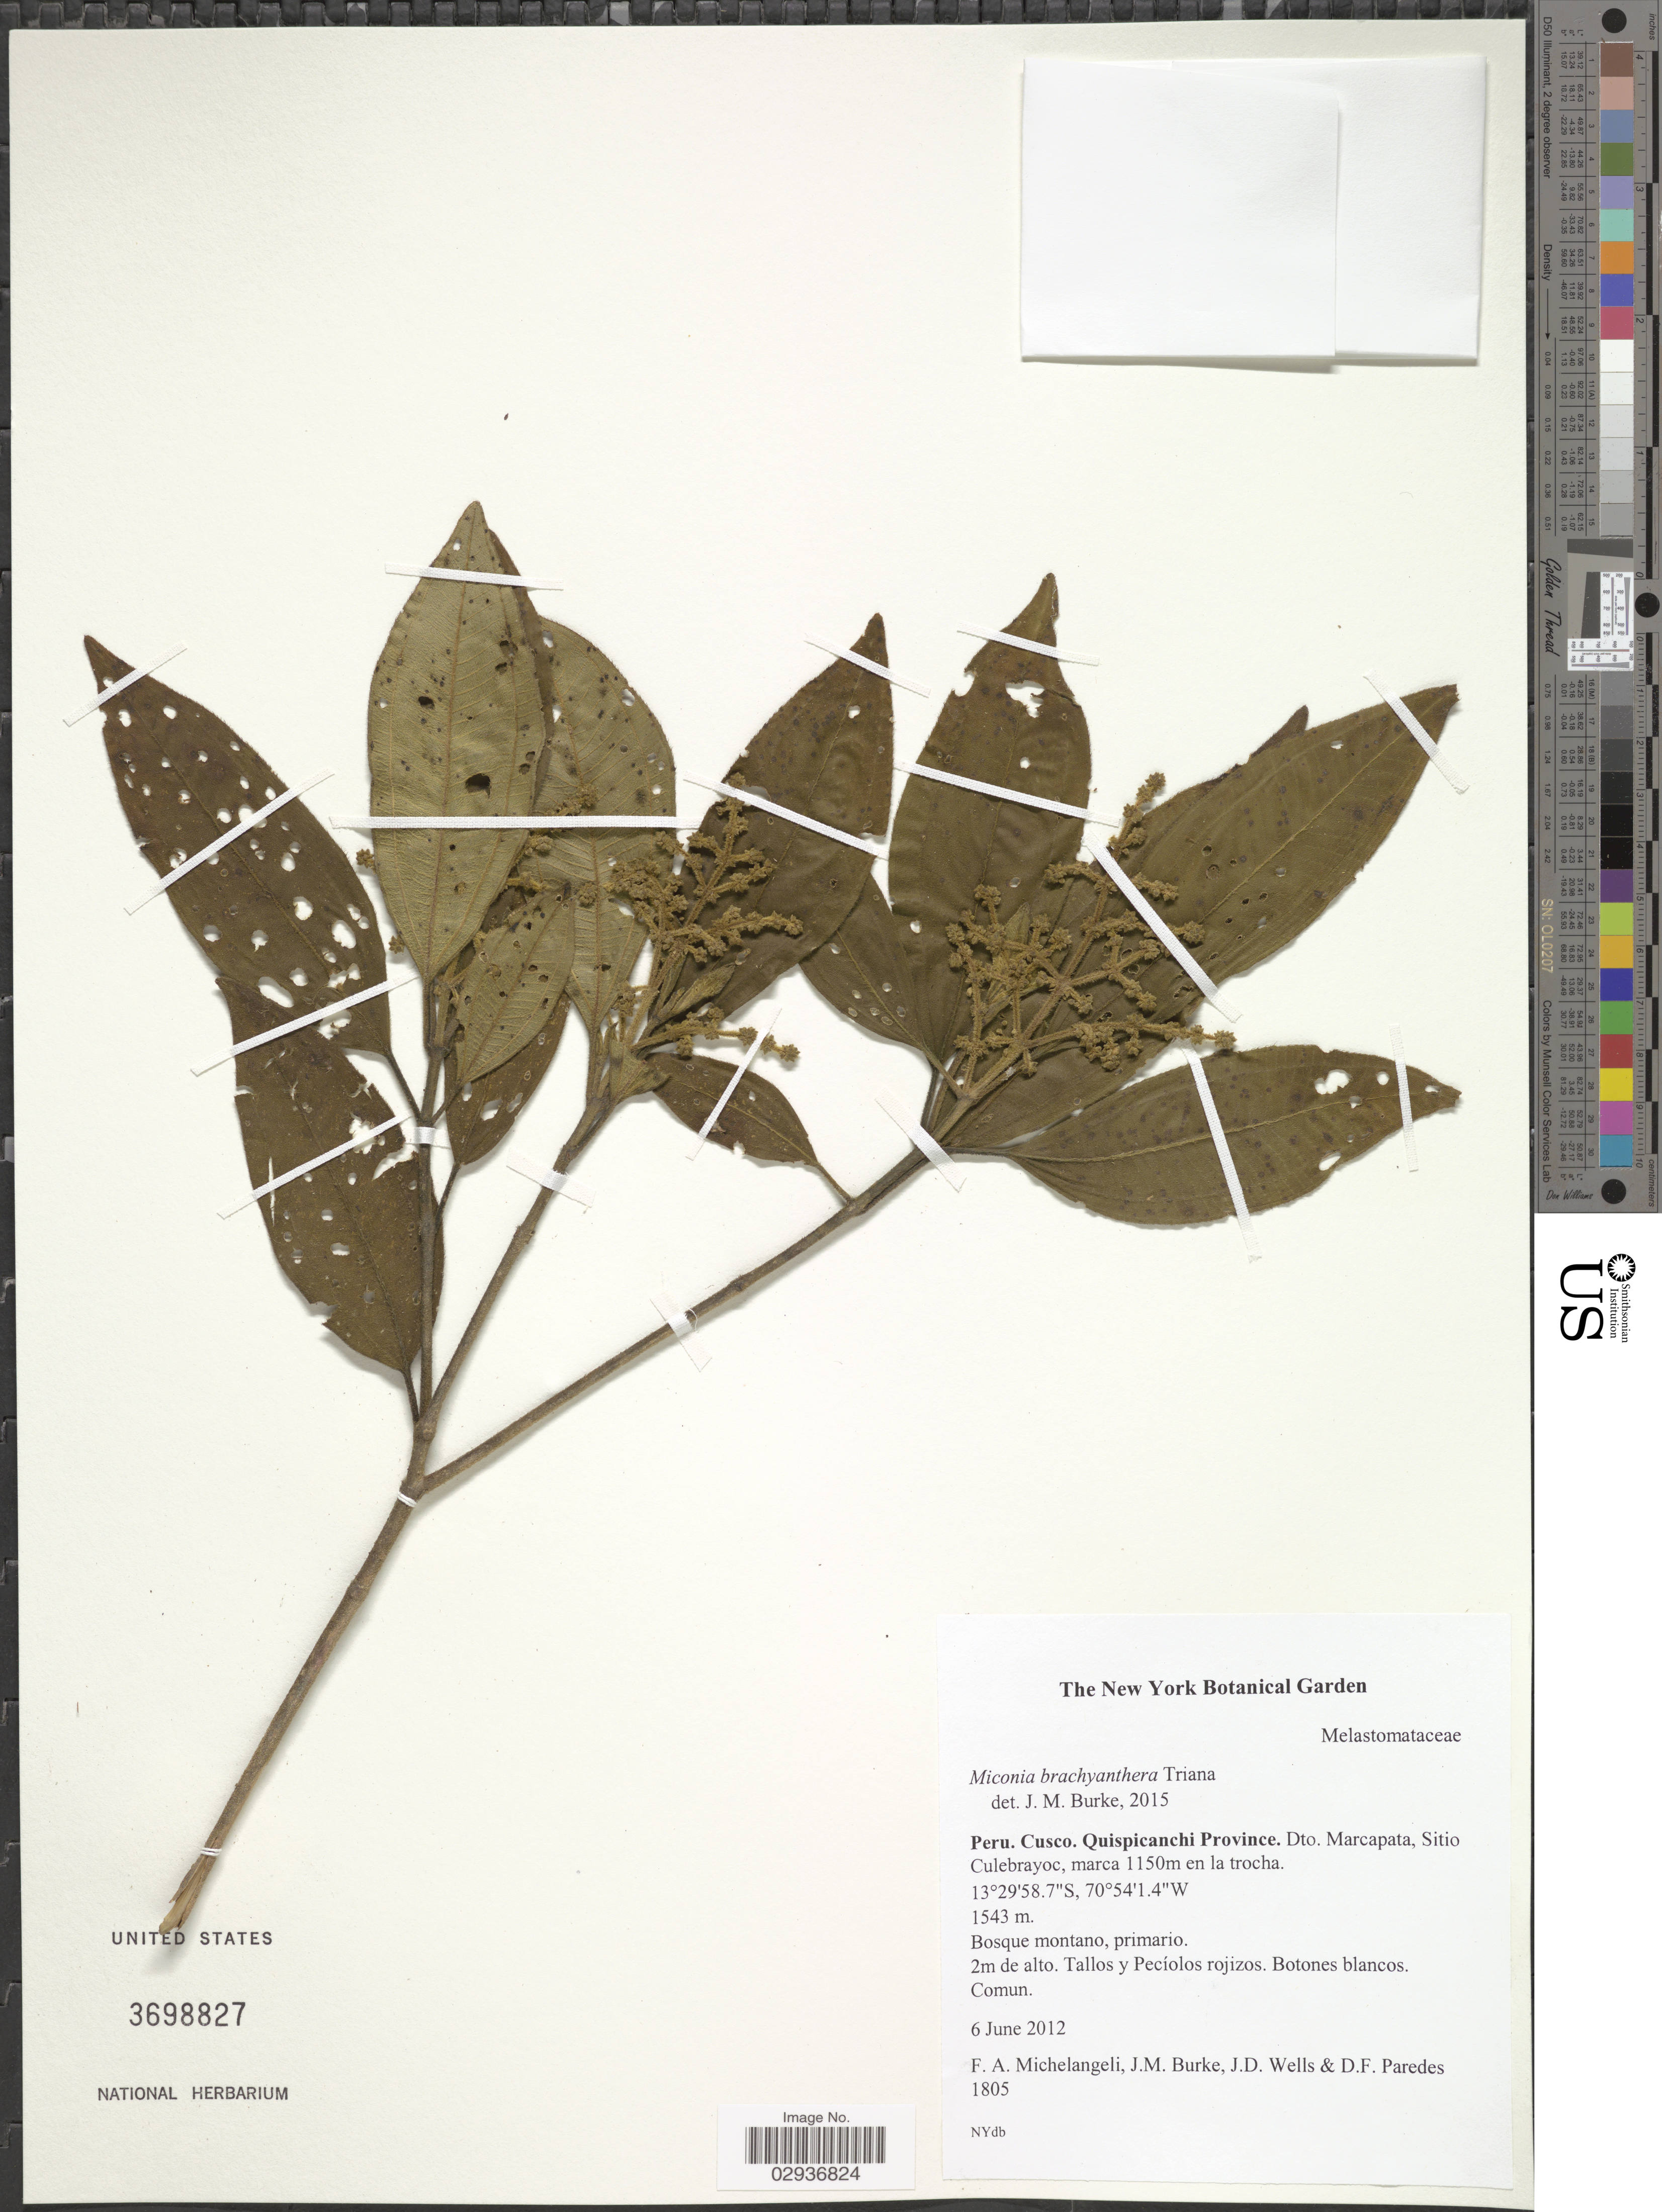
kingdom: Plantae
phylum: Tracheophyta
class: Magnoliopsida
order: Myrtales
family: Melastomataceae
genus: Miconia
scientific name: Miconia brachyanthera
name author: Triana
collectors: F. A. Michelangeli, Jac. M. Burke, J. Wells & D. Paredes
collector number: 1805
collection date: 2012-06-06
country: Peru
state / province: Cusco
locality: Quispicanchi Province. Dto. Marcapata, Sitio Culebrayoc, marca 1150m en la trocha.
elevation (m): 1543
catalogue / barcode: US 3698827